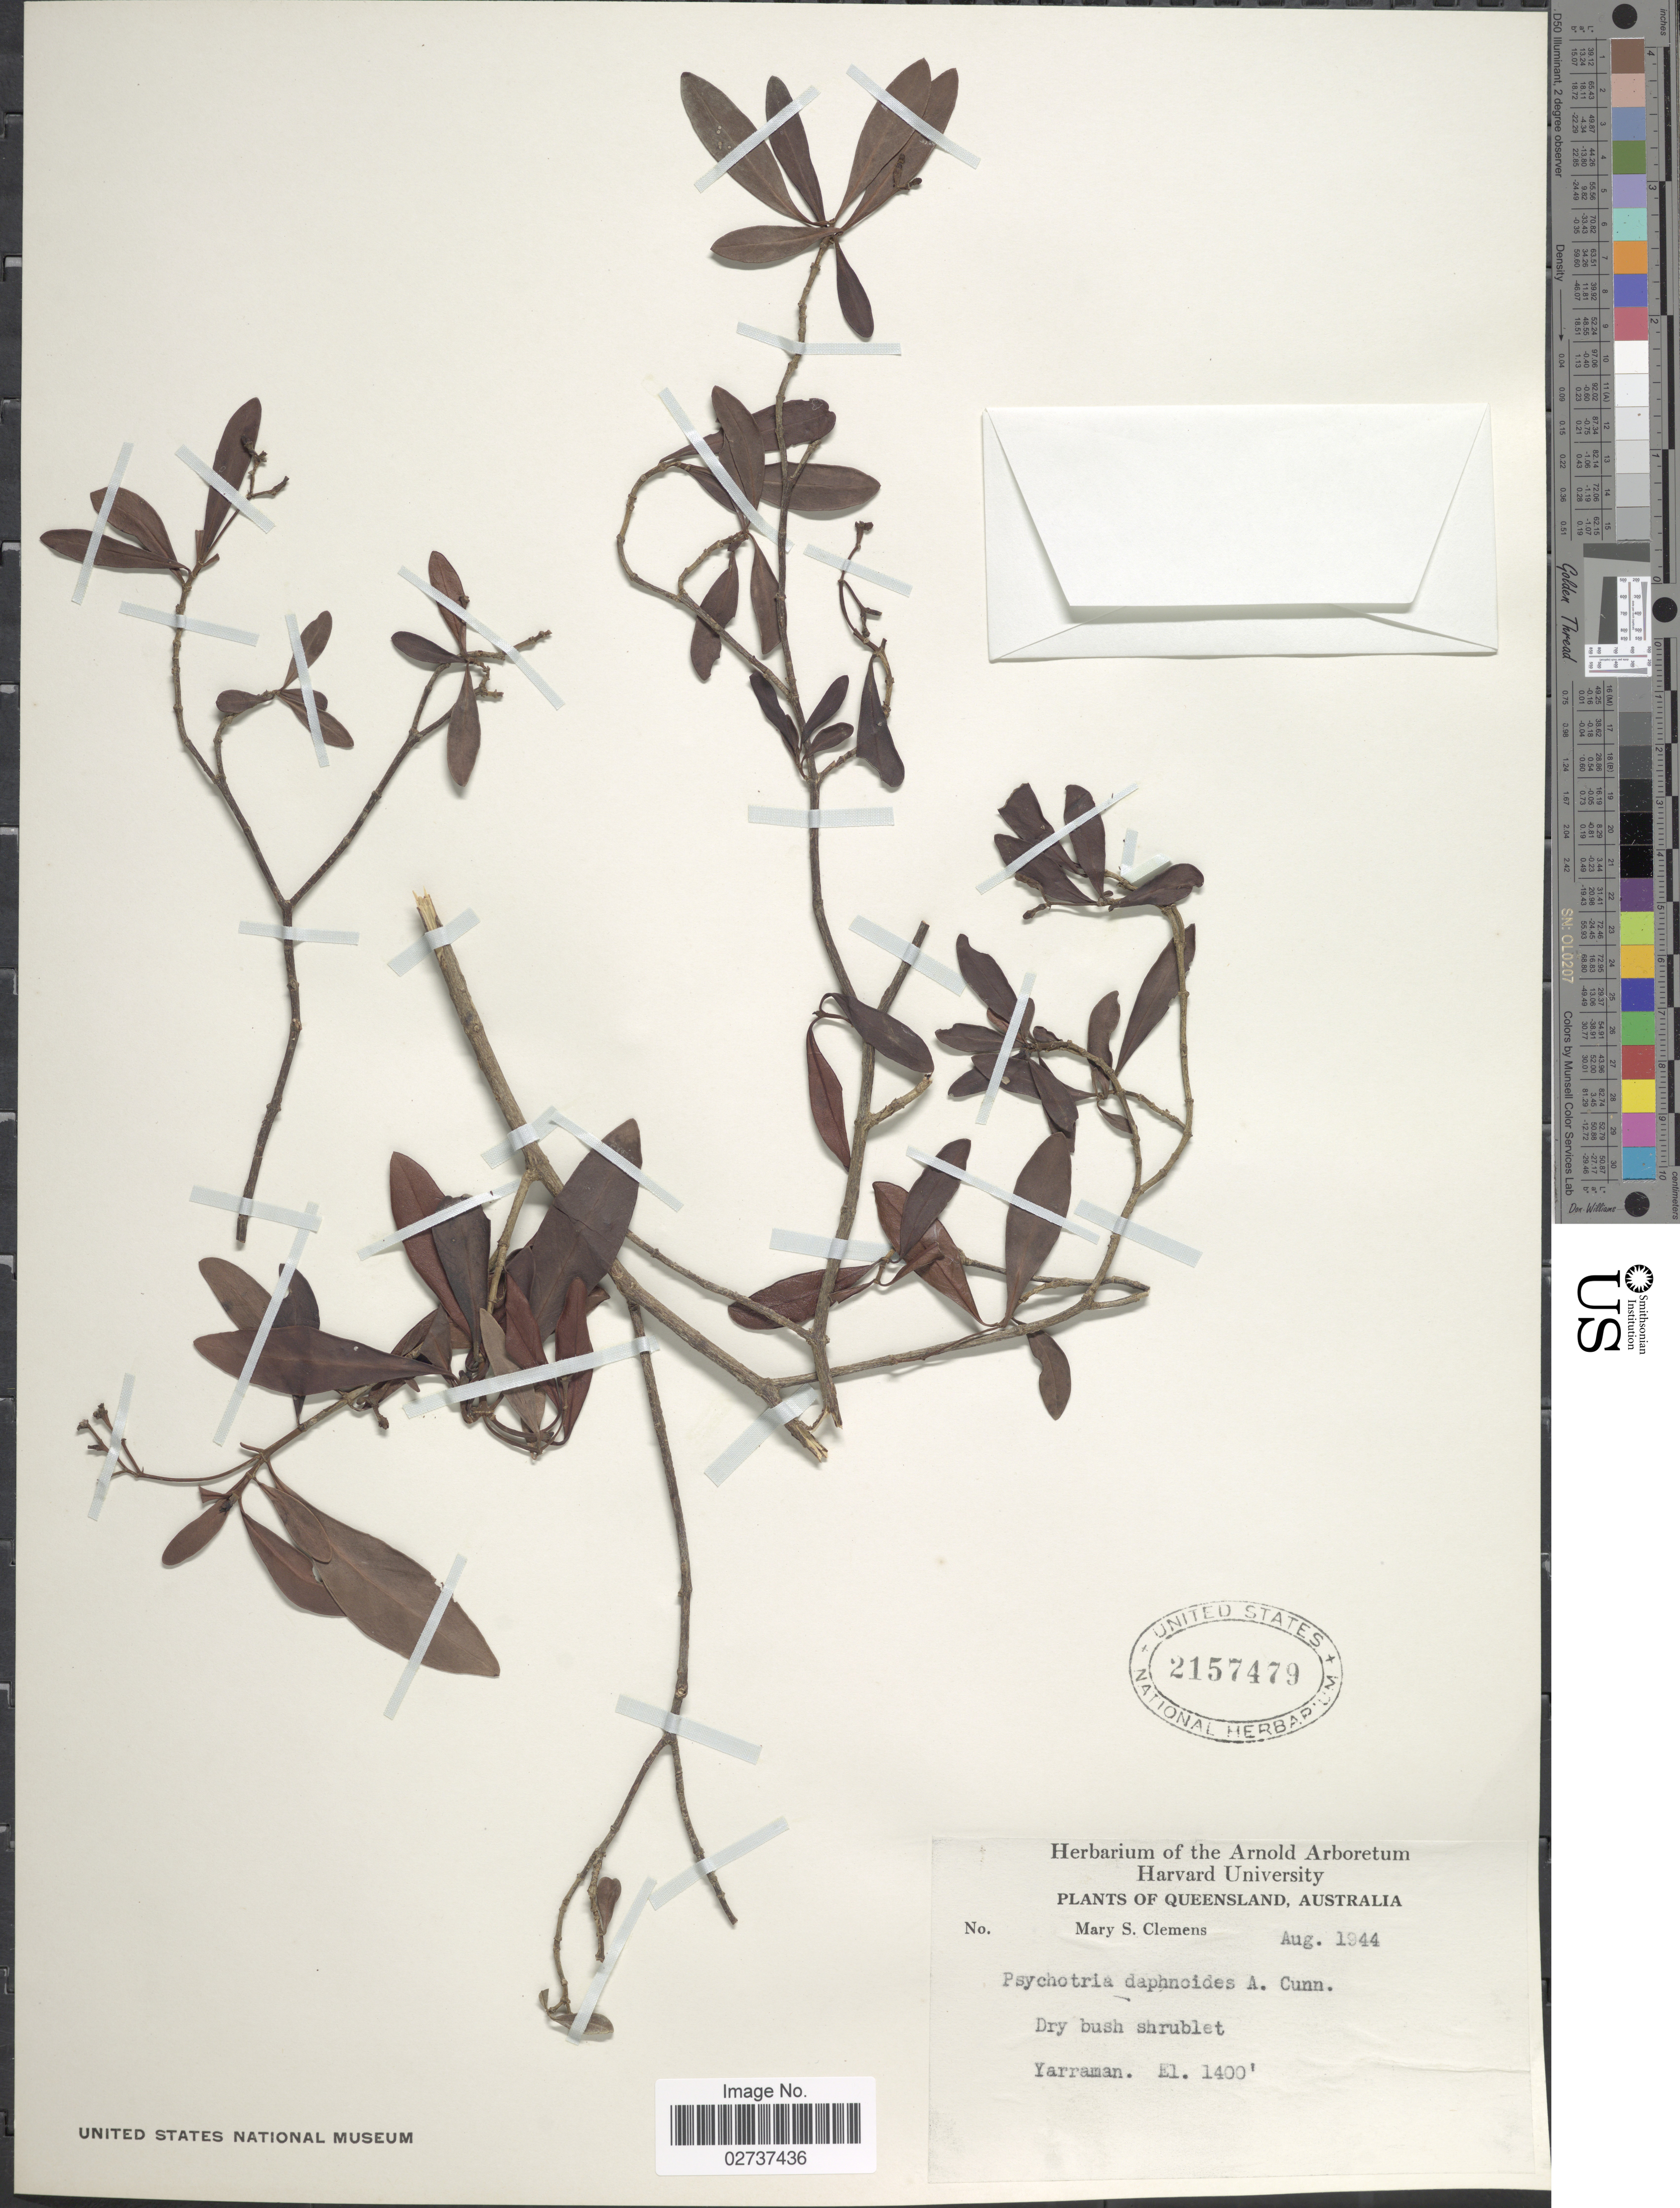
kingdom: Plantae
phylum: Tracheophyta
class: Magnoliopsida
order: Gentianales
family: Rubiaceae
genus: Psychotria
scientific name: Psychotria daphnoides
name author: A. Cunn. ex Hook.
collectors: M. S. Clemens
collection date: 1944-08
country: Australia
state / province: Queensland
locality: Yarraman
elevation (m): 427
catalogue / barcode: US 2157479